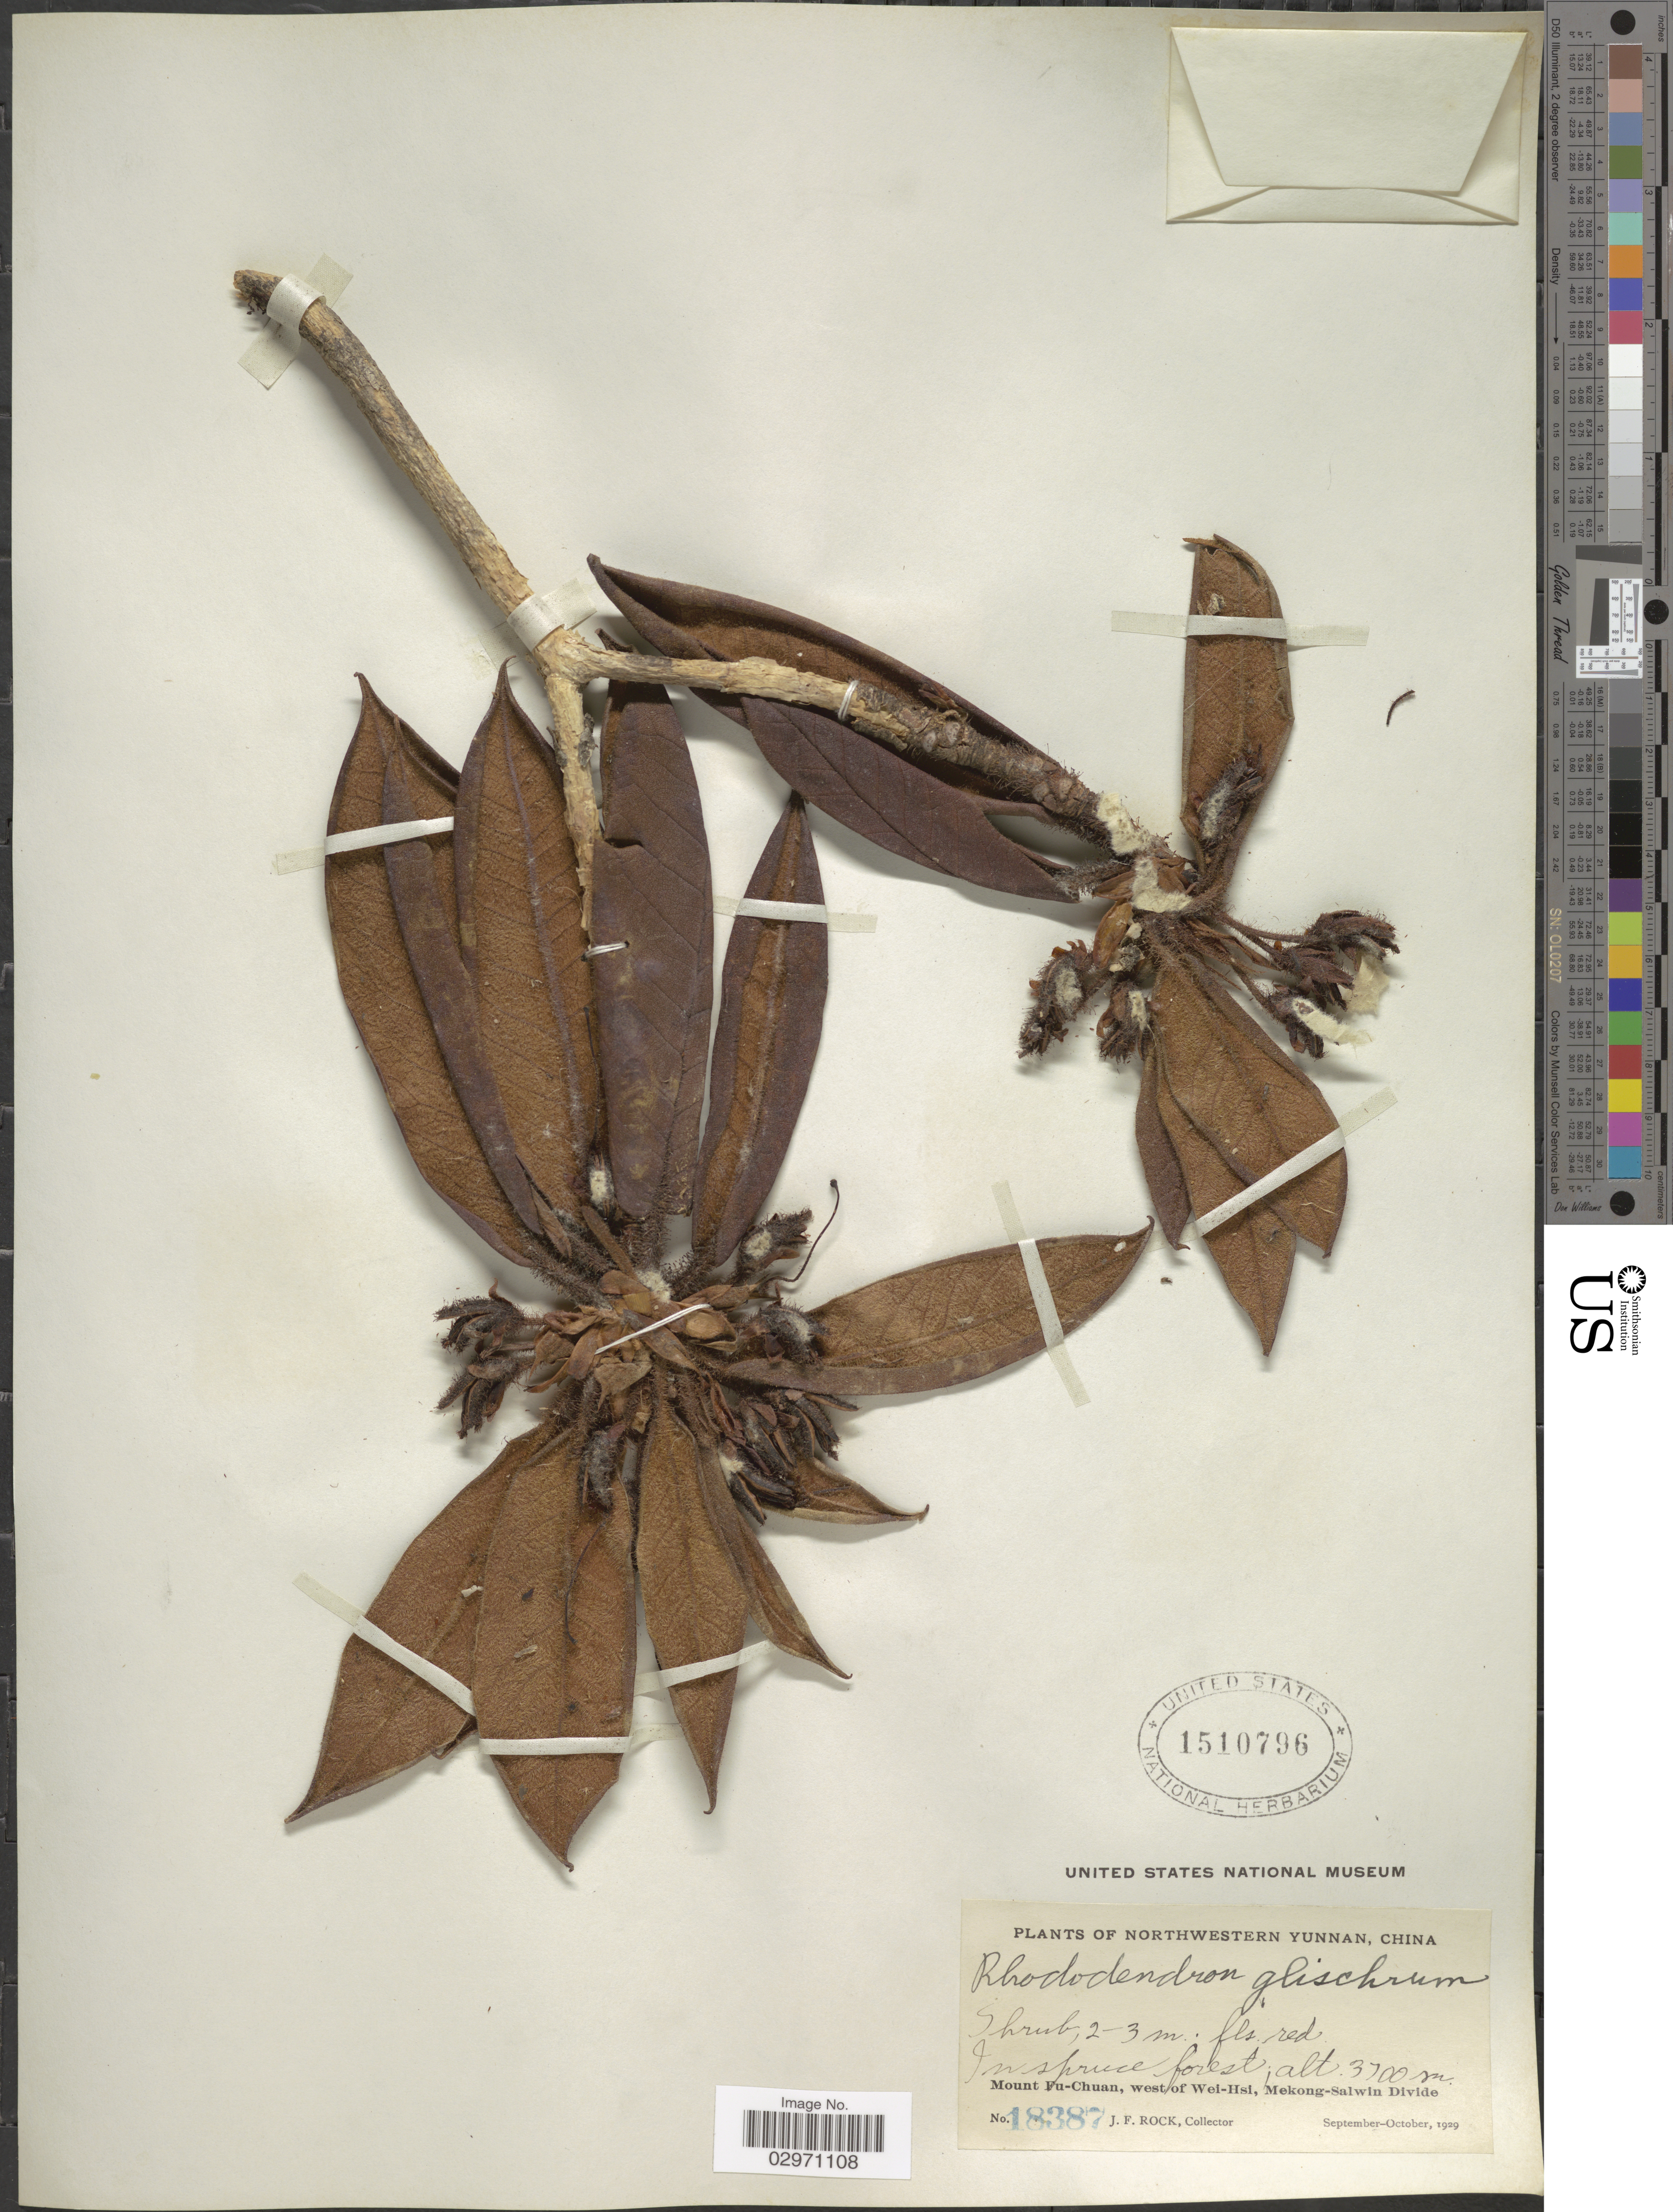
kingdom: Plantae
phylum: Tracheophyta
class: Magnoliopsida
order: Ericales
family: Ericaceae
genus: Rhododendron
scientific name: Rhododendron glischrum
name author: Balf. f. & W.W. Sm.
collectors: J. Rock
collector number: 18387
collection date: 1929-09/1929-10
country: China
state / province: Yunnan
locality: Northwestern Yunnan. Mount Fu-Chuan, west of Wei-Hsi, Mekong-Salwin Divide.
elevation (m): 3700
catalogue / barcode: US 1510796